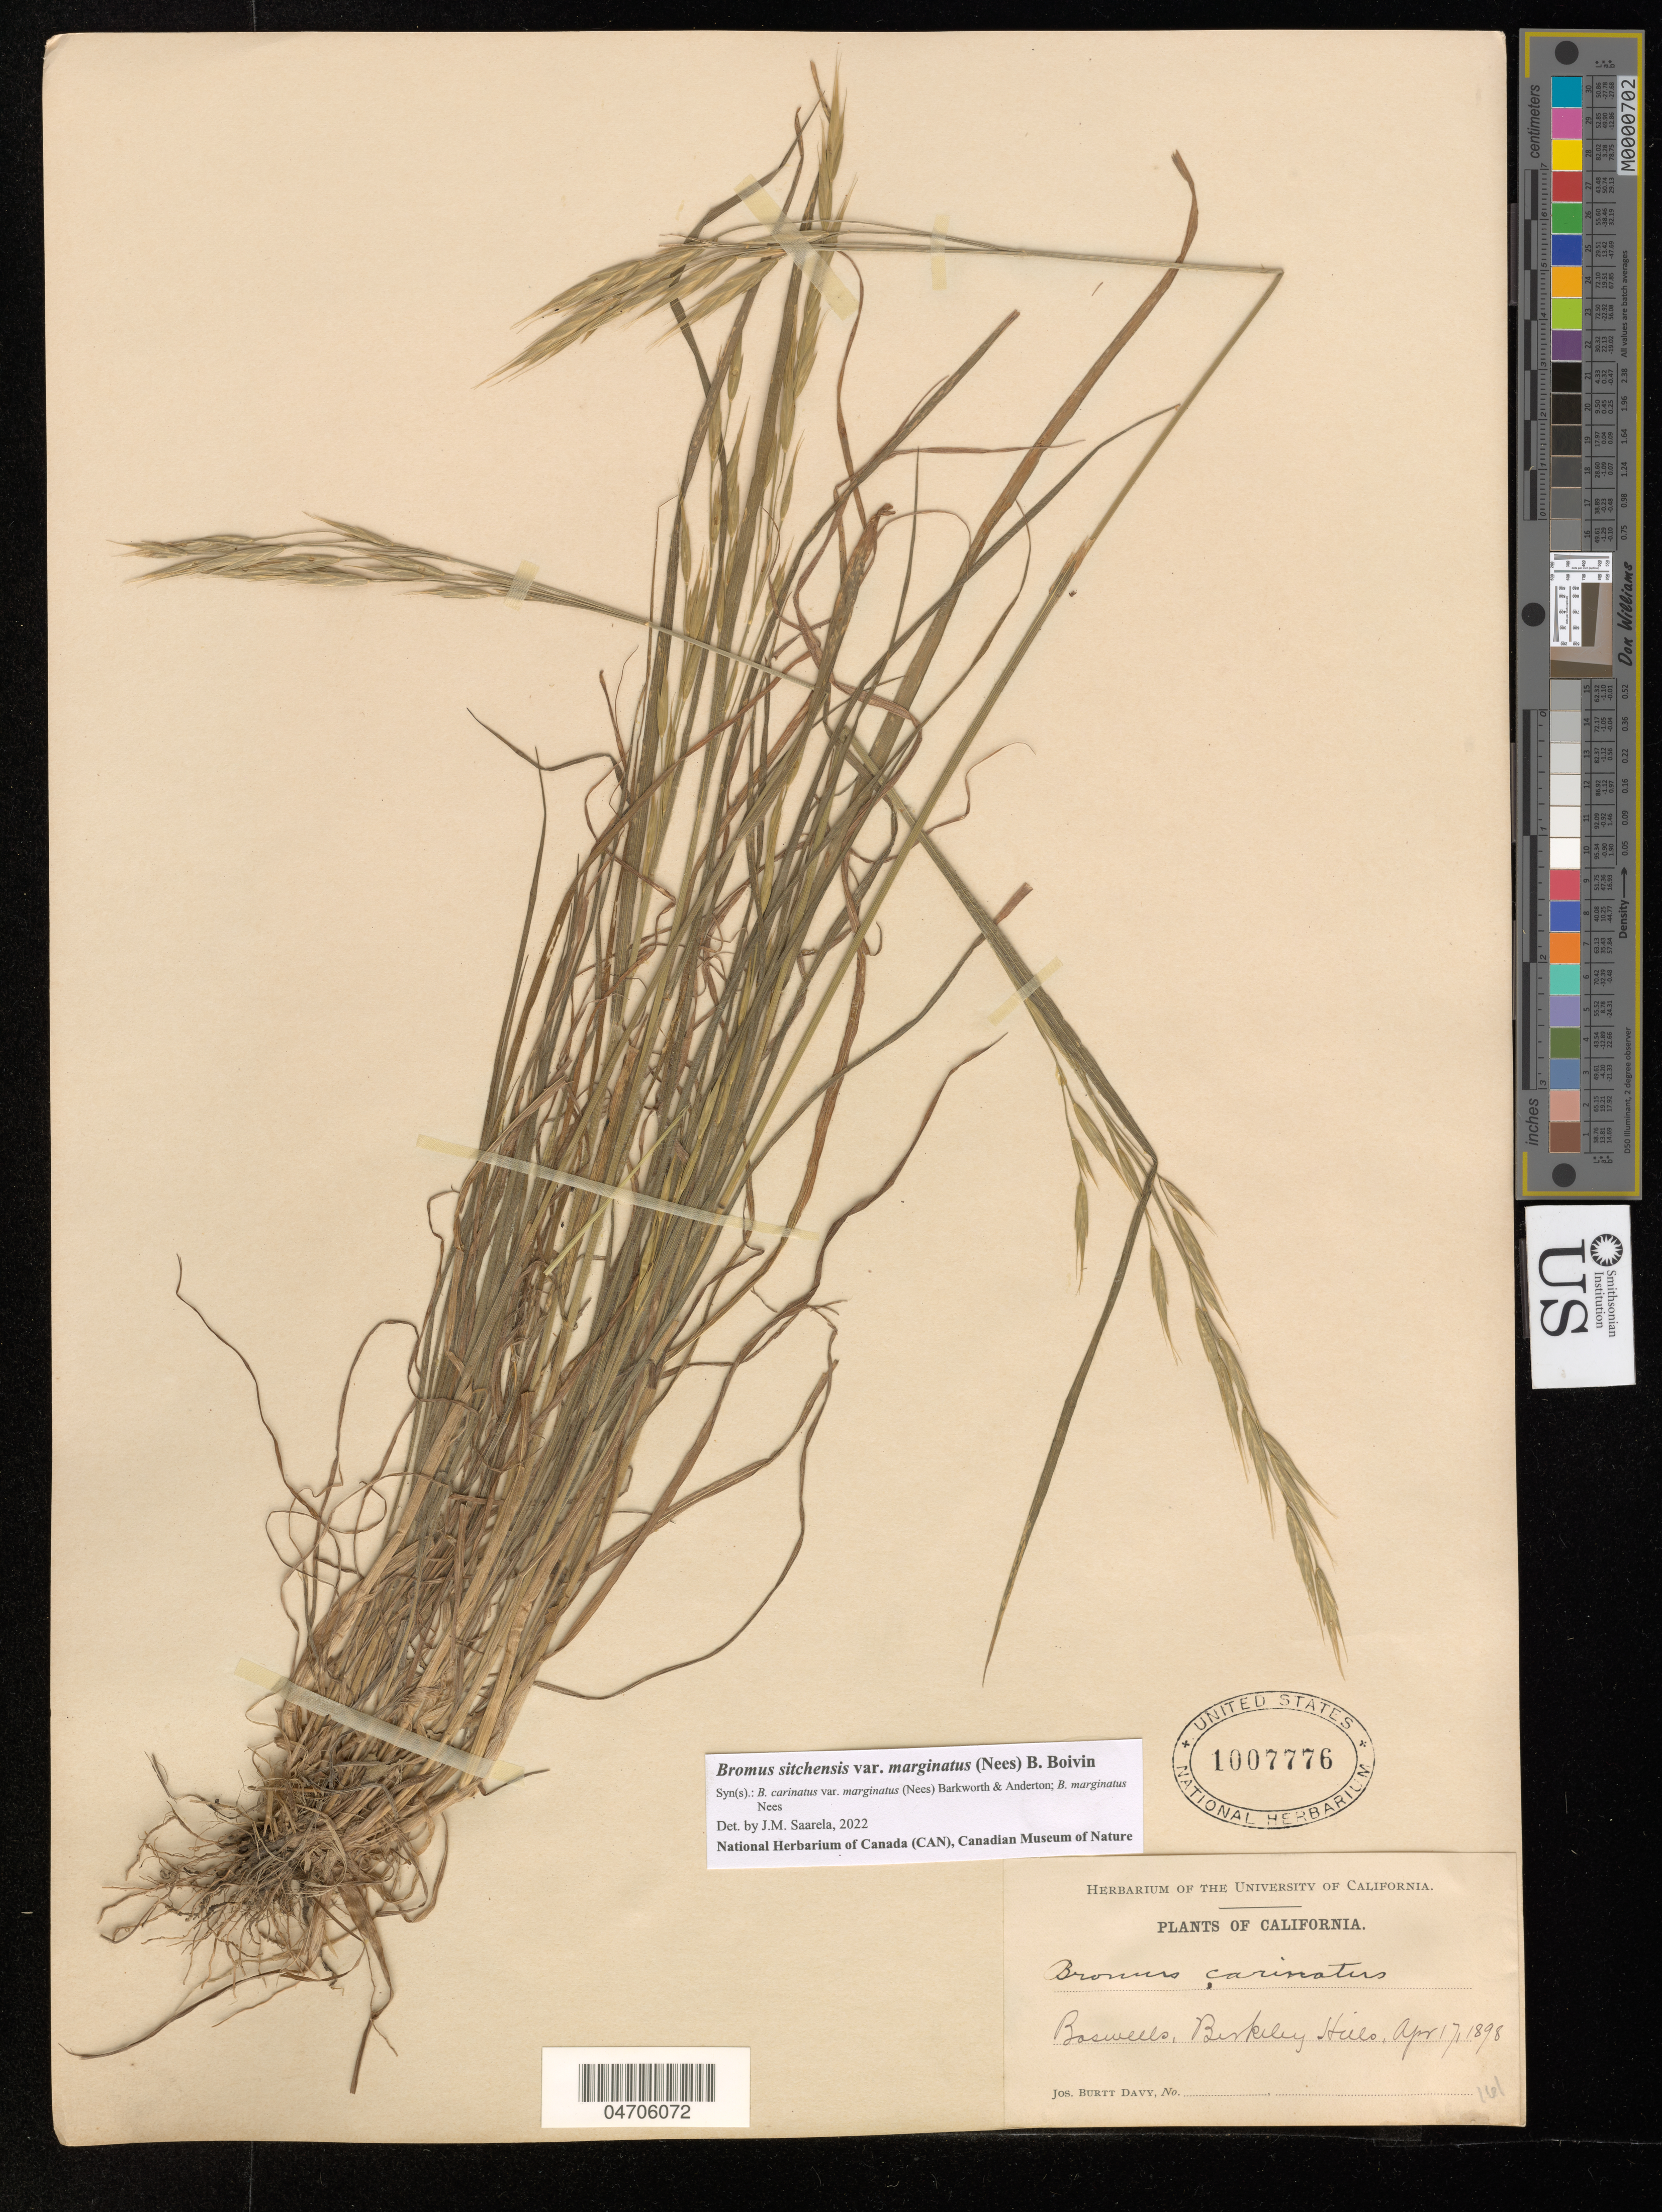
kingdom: Plantae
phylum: Tracheophyta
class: Liliopsida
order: Poales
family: Poaceae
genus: Bromus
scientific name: Bromus sitchensis var. polyanthus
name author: (Scribn. ex Shear) R.E. Brainerd & Otting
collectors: J. Burtt Davy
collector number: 161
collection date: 1898-04-17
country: United States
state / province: California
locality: Boswells, Berkeley Hills.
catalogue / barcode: US 1007776